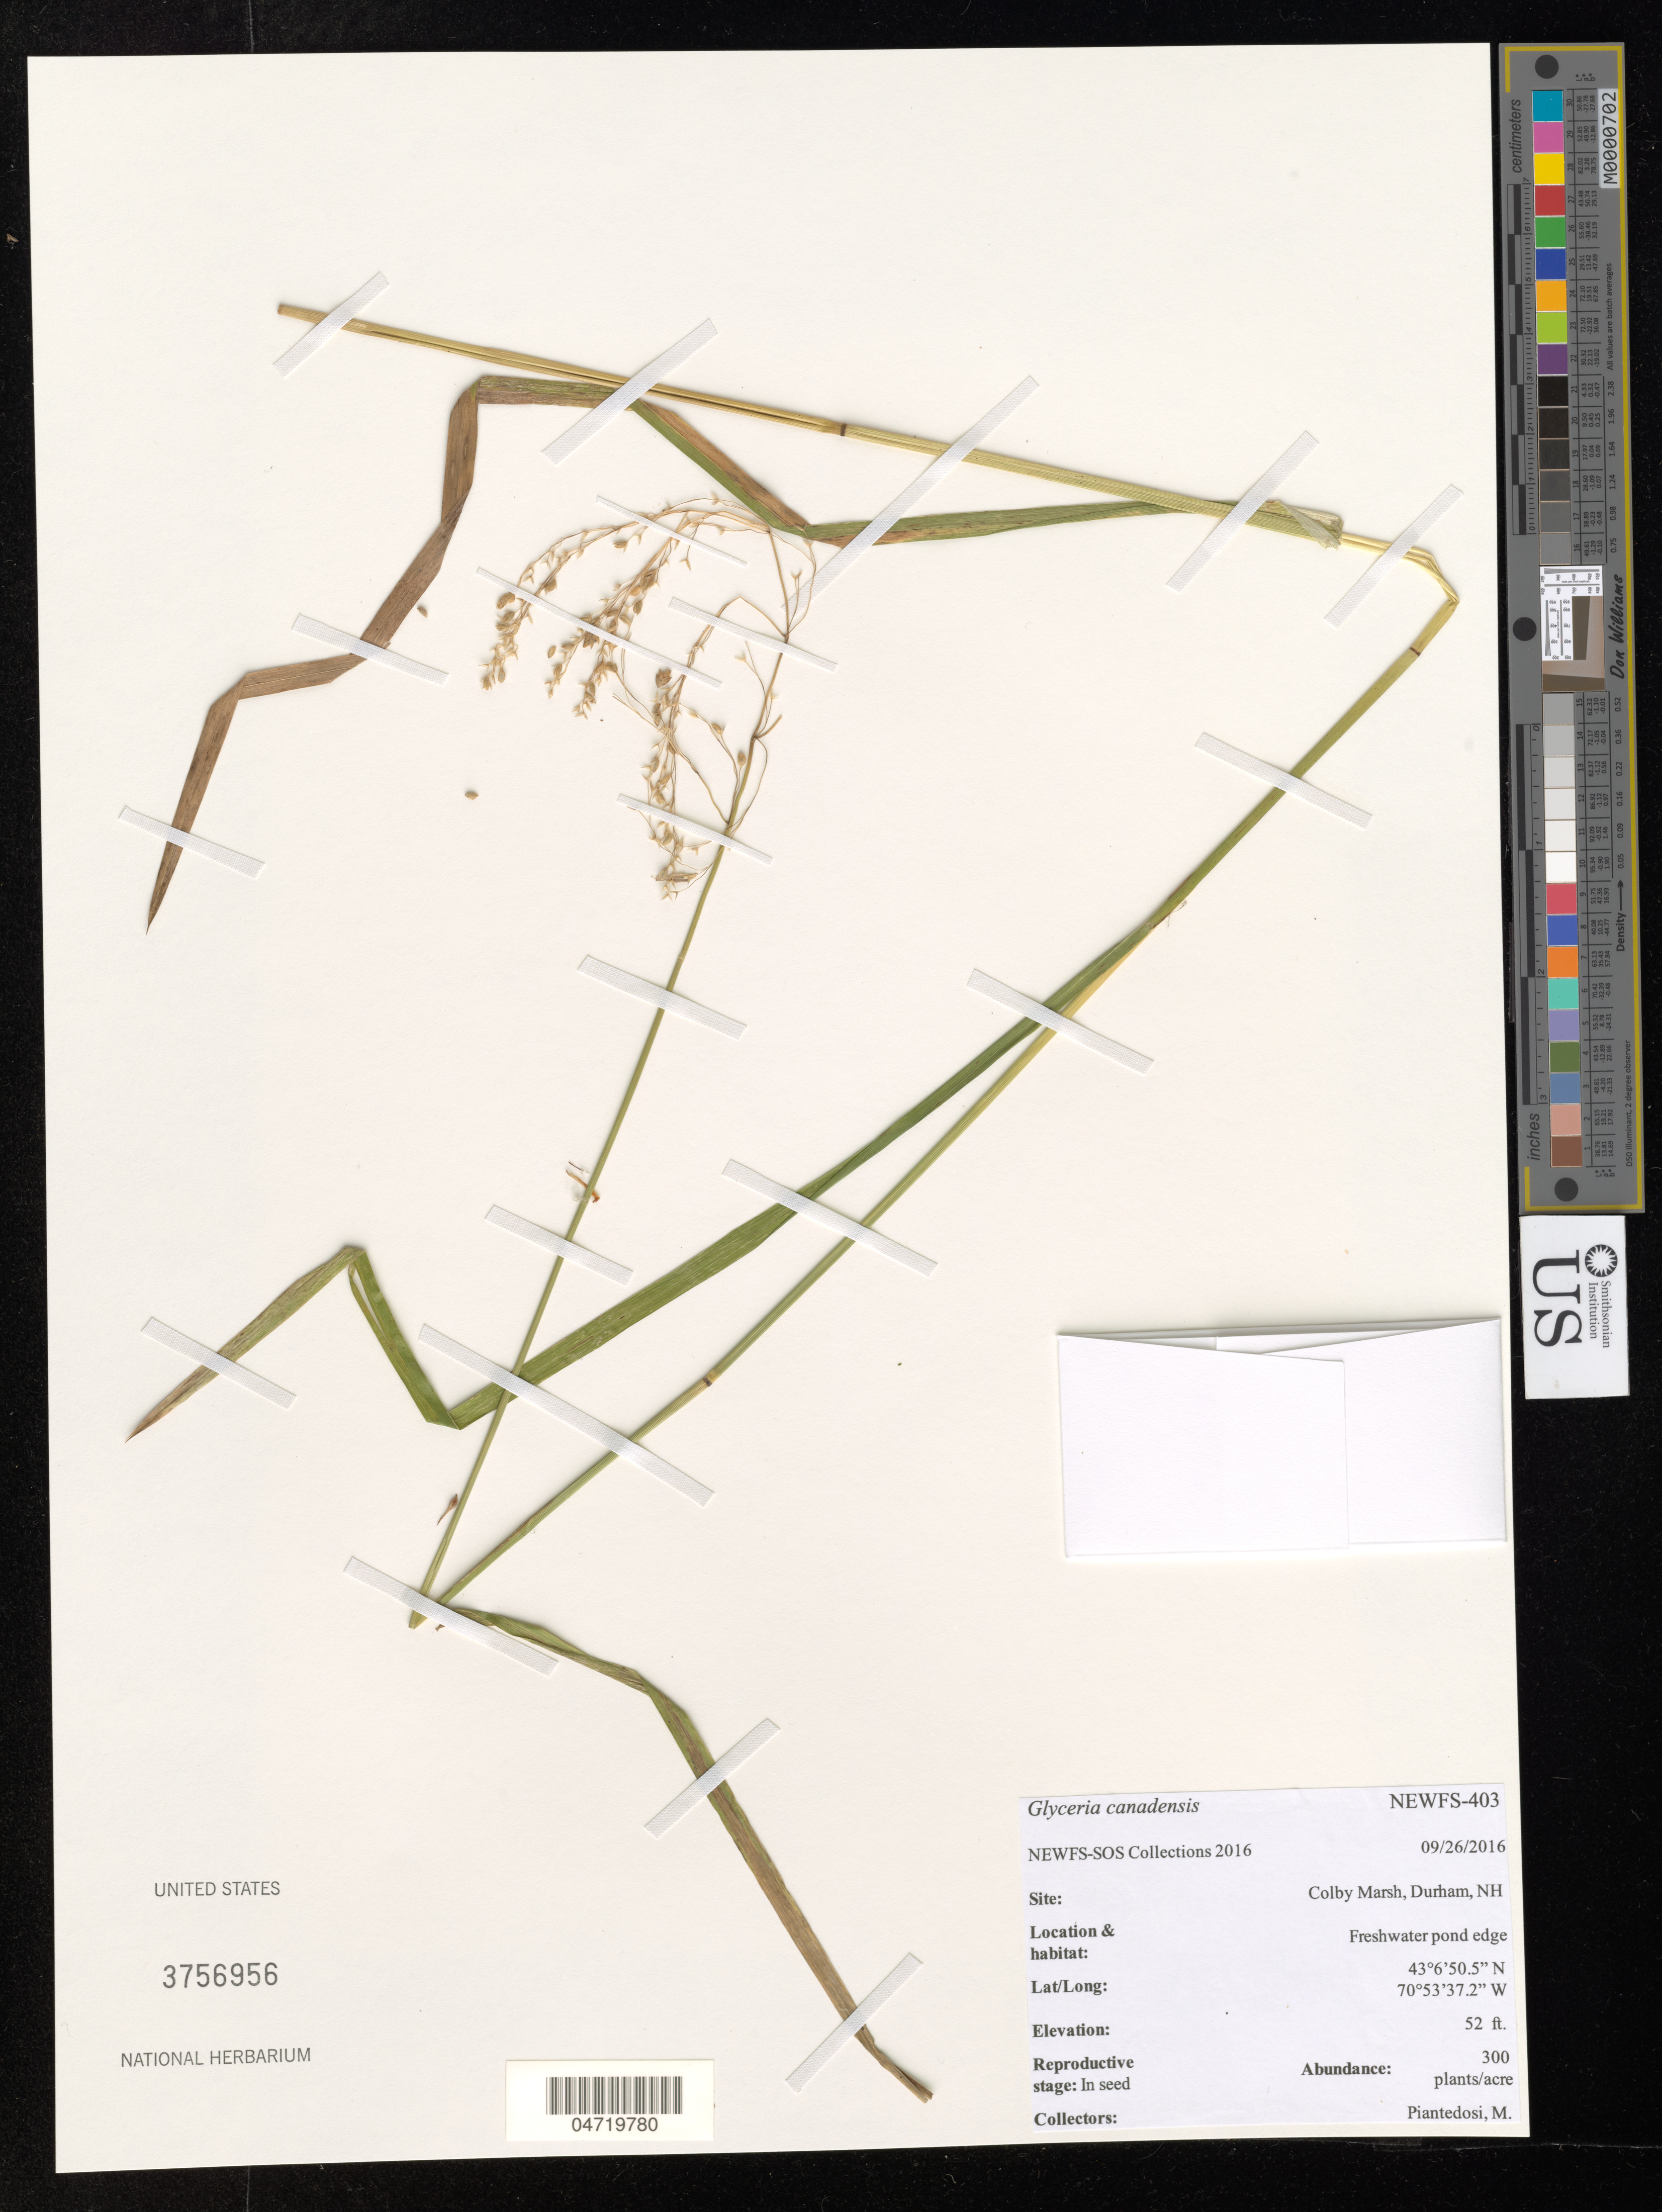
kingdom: Plantae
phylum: Tracheophyta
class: Liliopsida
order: Poales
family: Poaceae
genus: Glyceria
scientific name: Glyceria canadensis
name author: (Michx.) Trin.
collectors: M. Piantedosi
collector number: NEWFS-403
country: United States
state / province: New Hampshire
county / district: Strafford County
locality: Colby Marsh, Durham, freshwater pond edge.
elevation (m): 16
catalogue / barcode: US 3756956